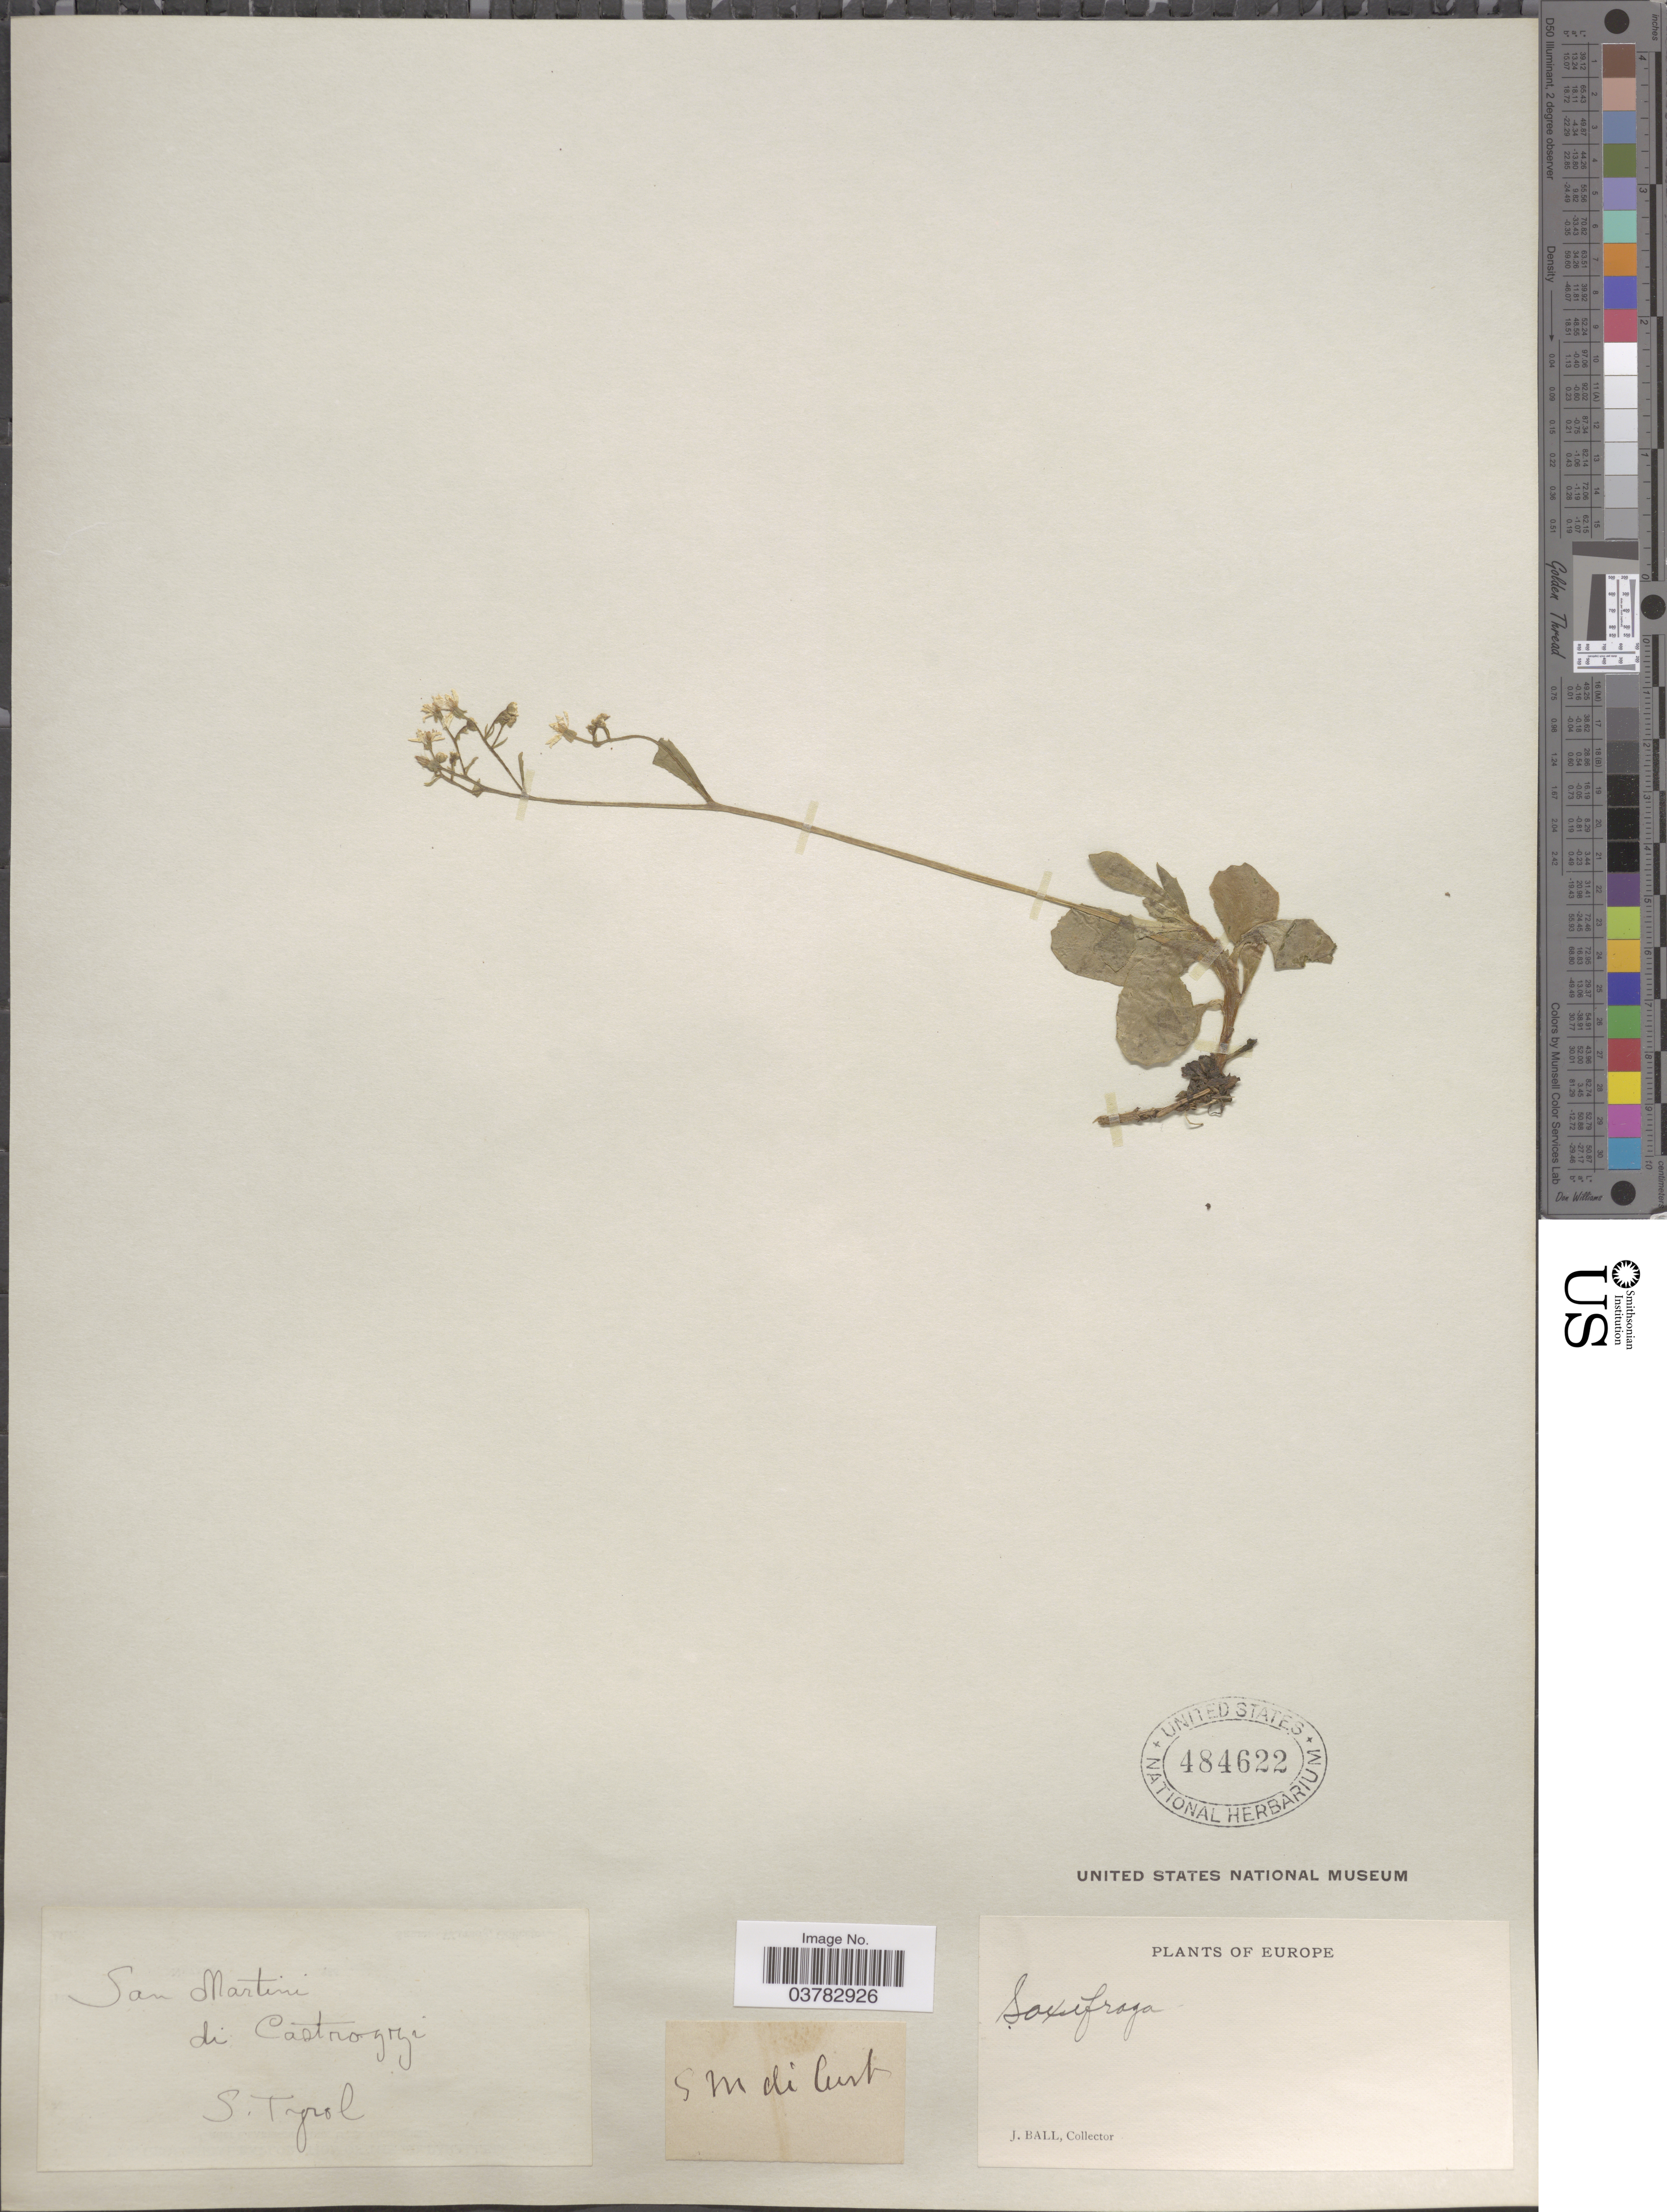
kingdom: Plantae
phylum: Tracheophyta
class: Magnoliopsida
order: Saxifragales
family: Saxifragaceae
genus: Saxifraga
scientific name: Saxifraga sp.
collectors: J. Ball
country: Italy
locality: Europe. S M di Cast. San Martini di Castrozzi. S. Tyrol.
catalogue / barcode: US 484622